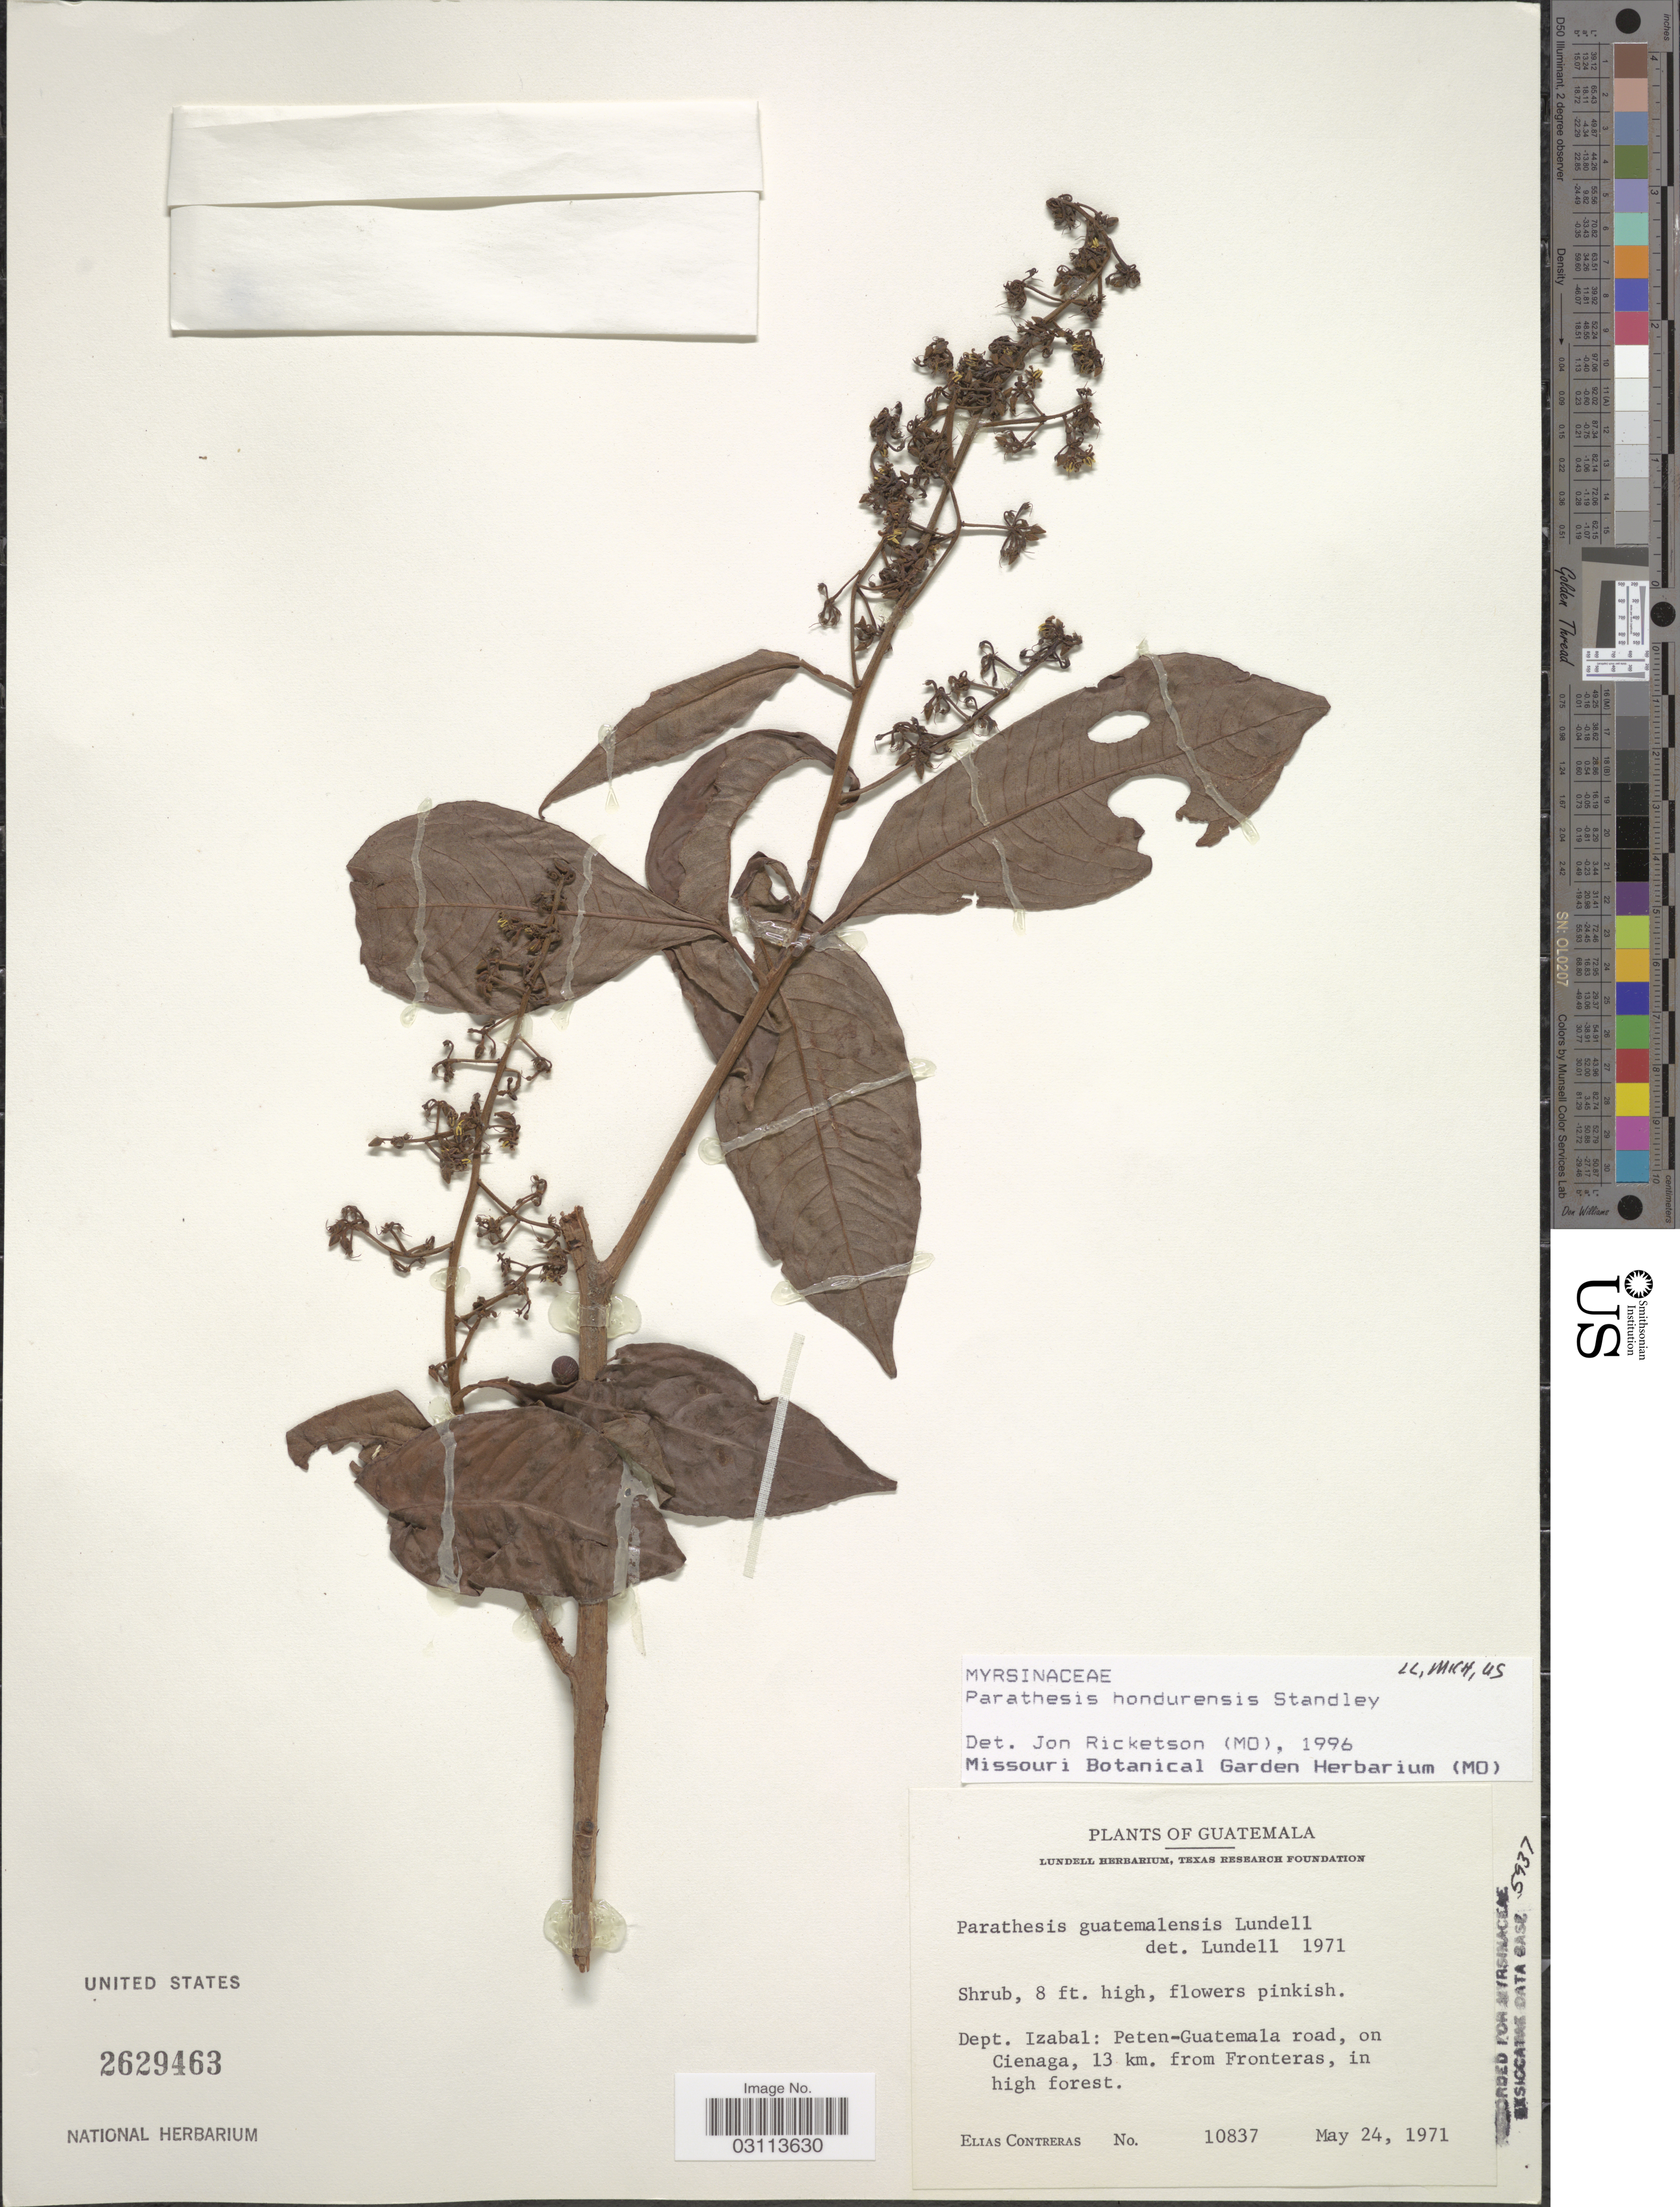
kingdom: Plantae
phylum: Tracheophyta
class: Magnoliopsida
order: Ericales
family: Primulaceae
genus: Parathesis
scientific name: Parathesis hondurensis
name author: Standl.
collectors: E. Contreras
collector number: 10837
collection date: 1971-05-24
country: Guatemala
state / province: Izabal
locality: Dept. Izabal: Peten-Guatemala road, on Cienaga, 13 km. from Fronteras, in high forest.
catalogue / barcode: US 2629463